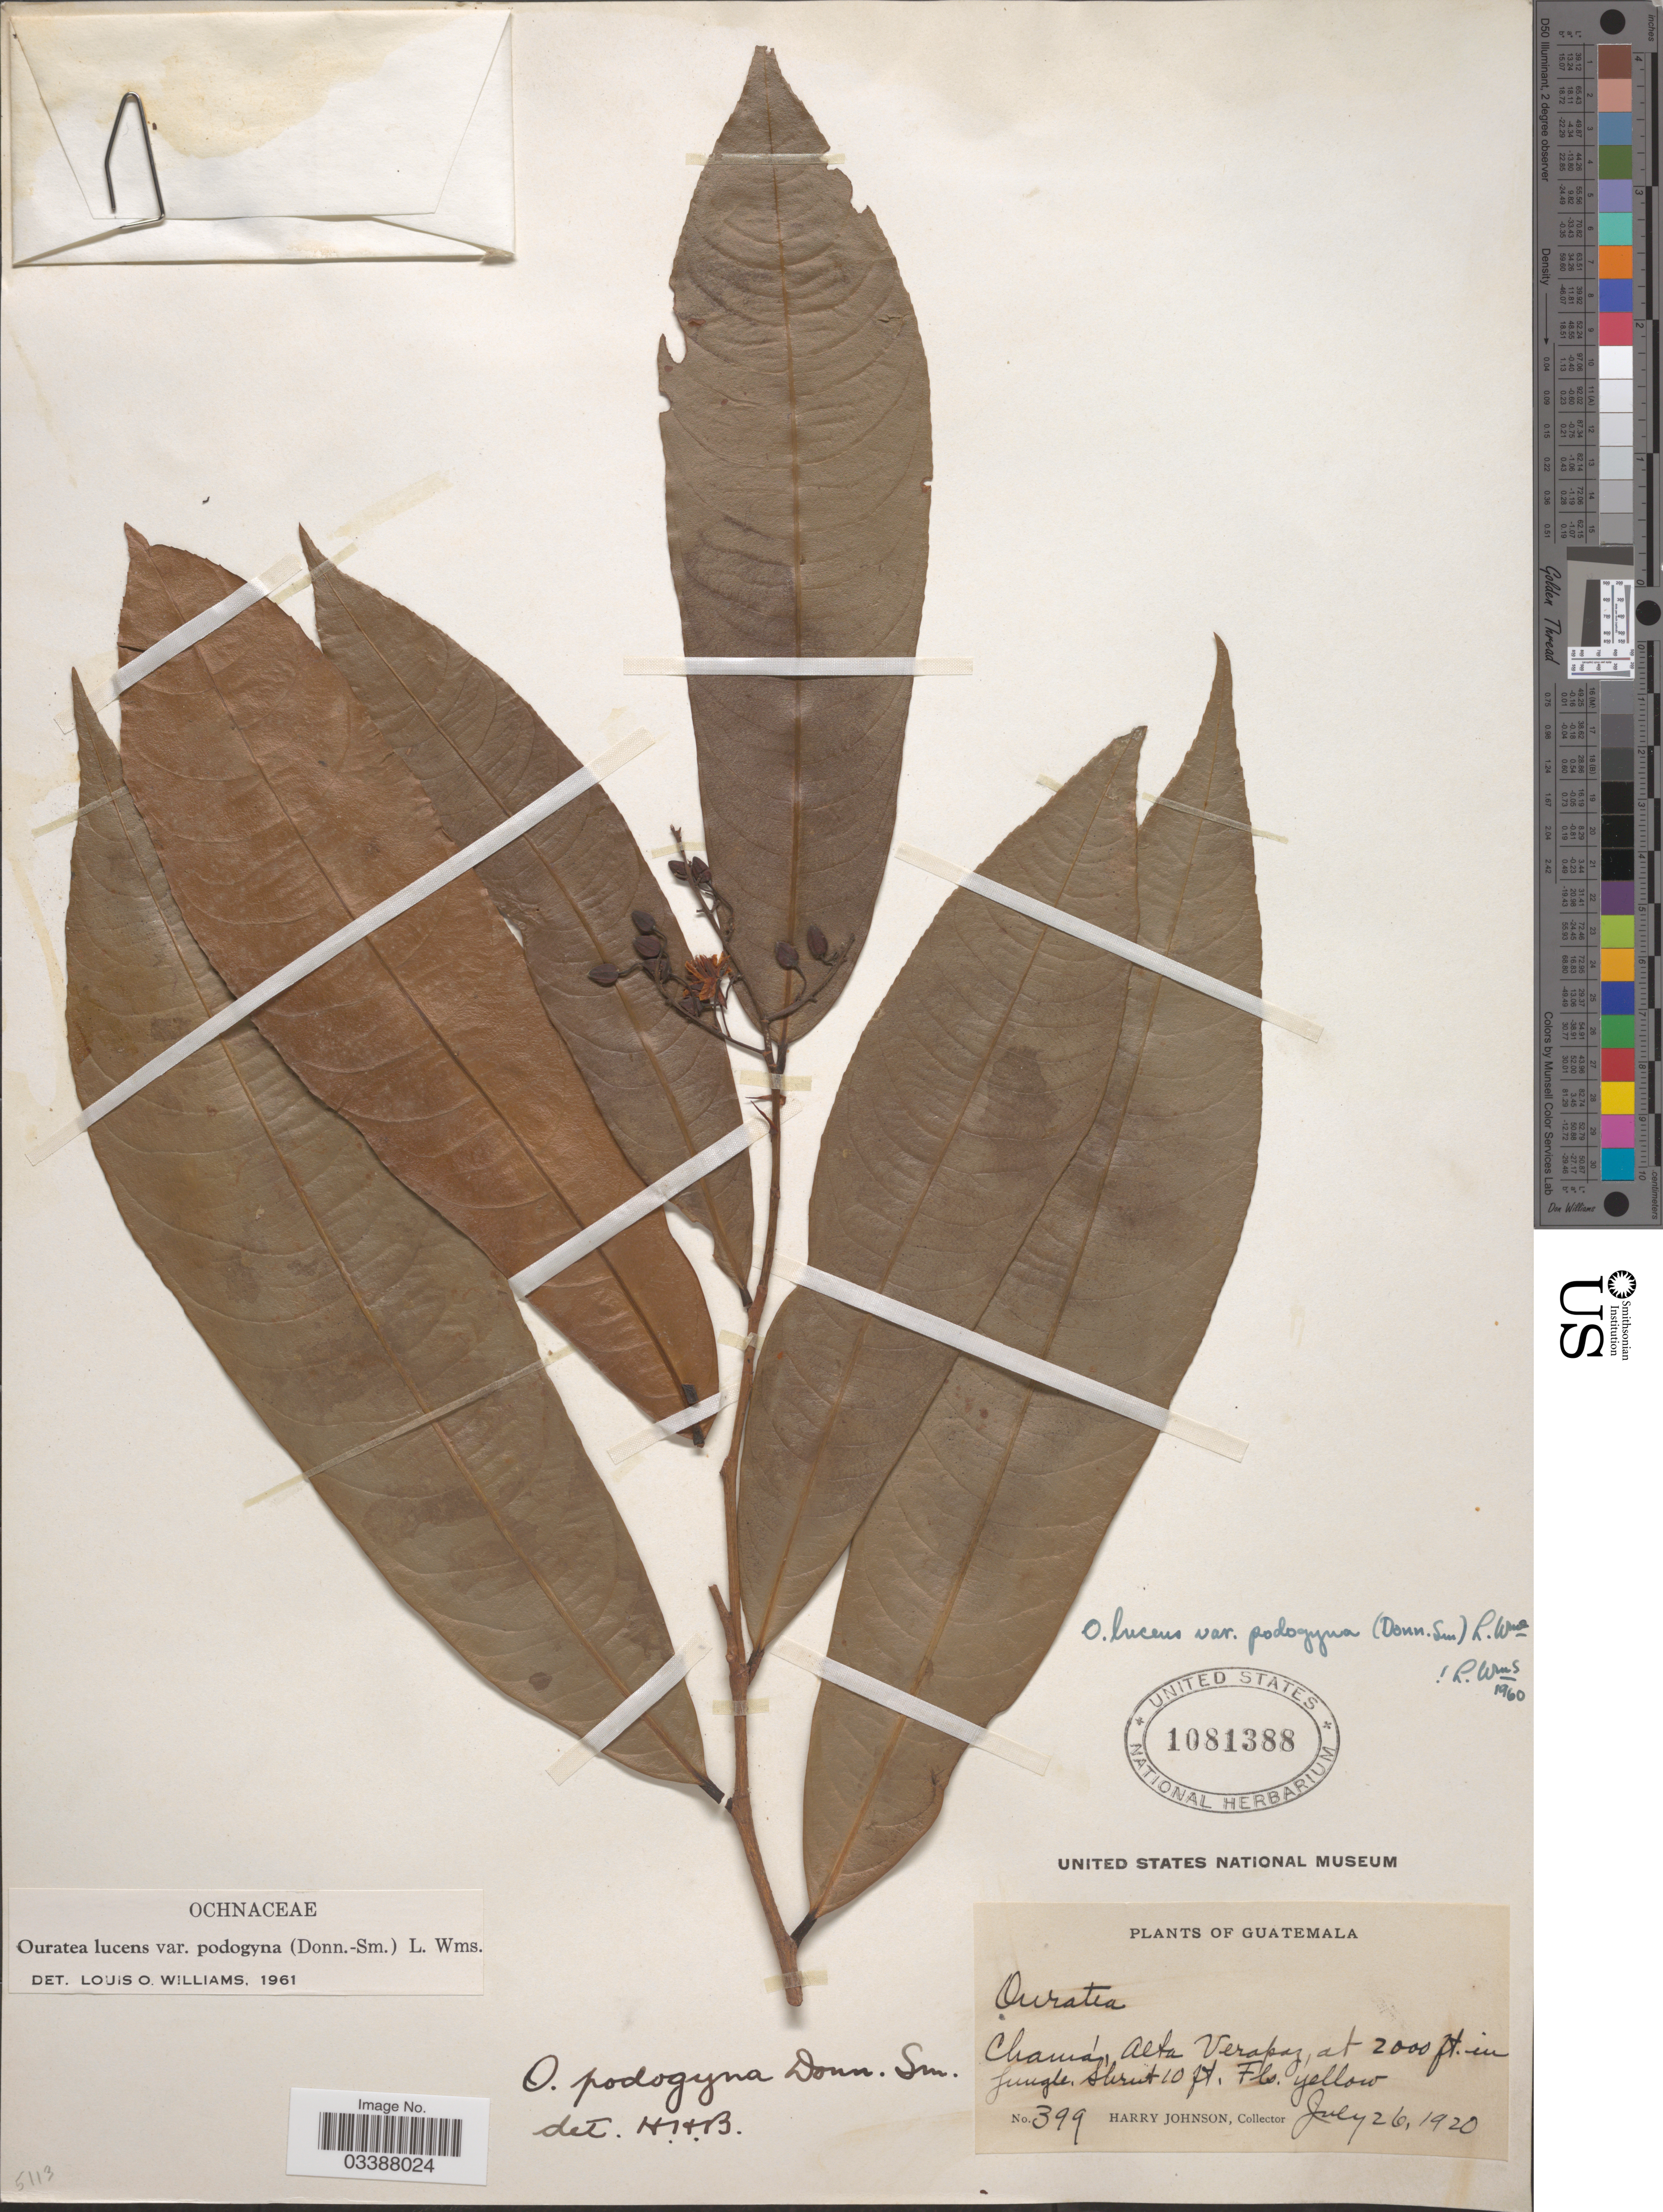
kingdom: Plantae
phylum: Tracheophyta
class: Magnoliopsida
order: Malpighiales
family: Ochnaceae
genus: Ouratea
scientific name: Ouratea lucens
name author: (Kunth) Engl.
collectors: H. Johnson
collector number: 399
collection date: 1920-07-26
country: Guatemala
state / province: Alta Verapaz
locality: Chamá, Alta Verapaz.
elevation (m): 610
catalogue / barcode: US 1081388